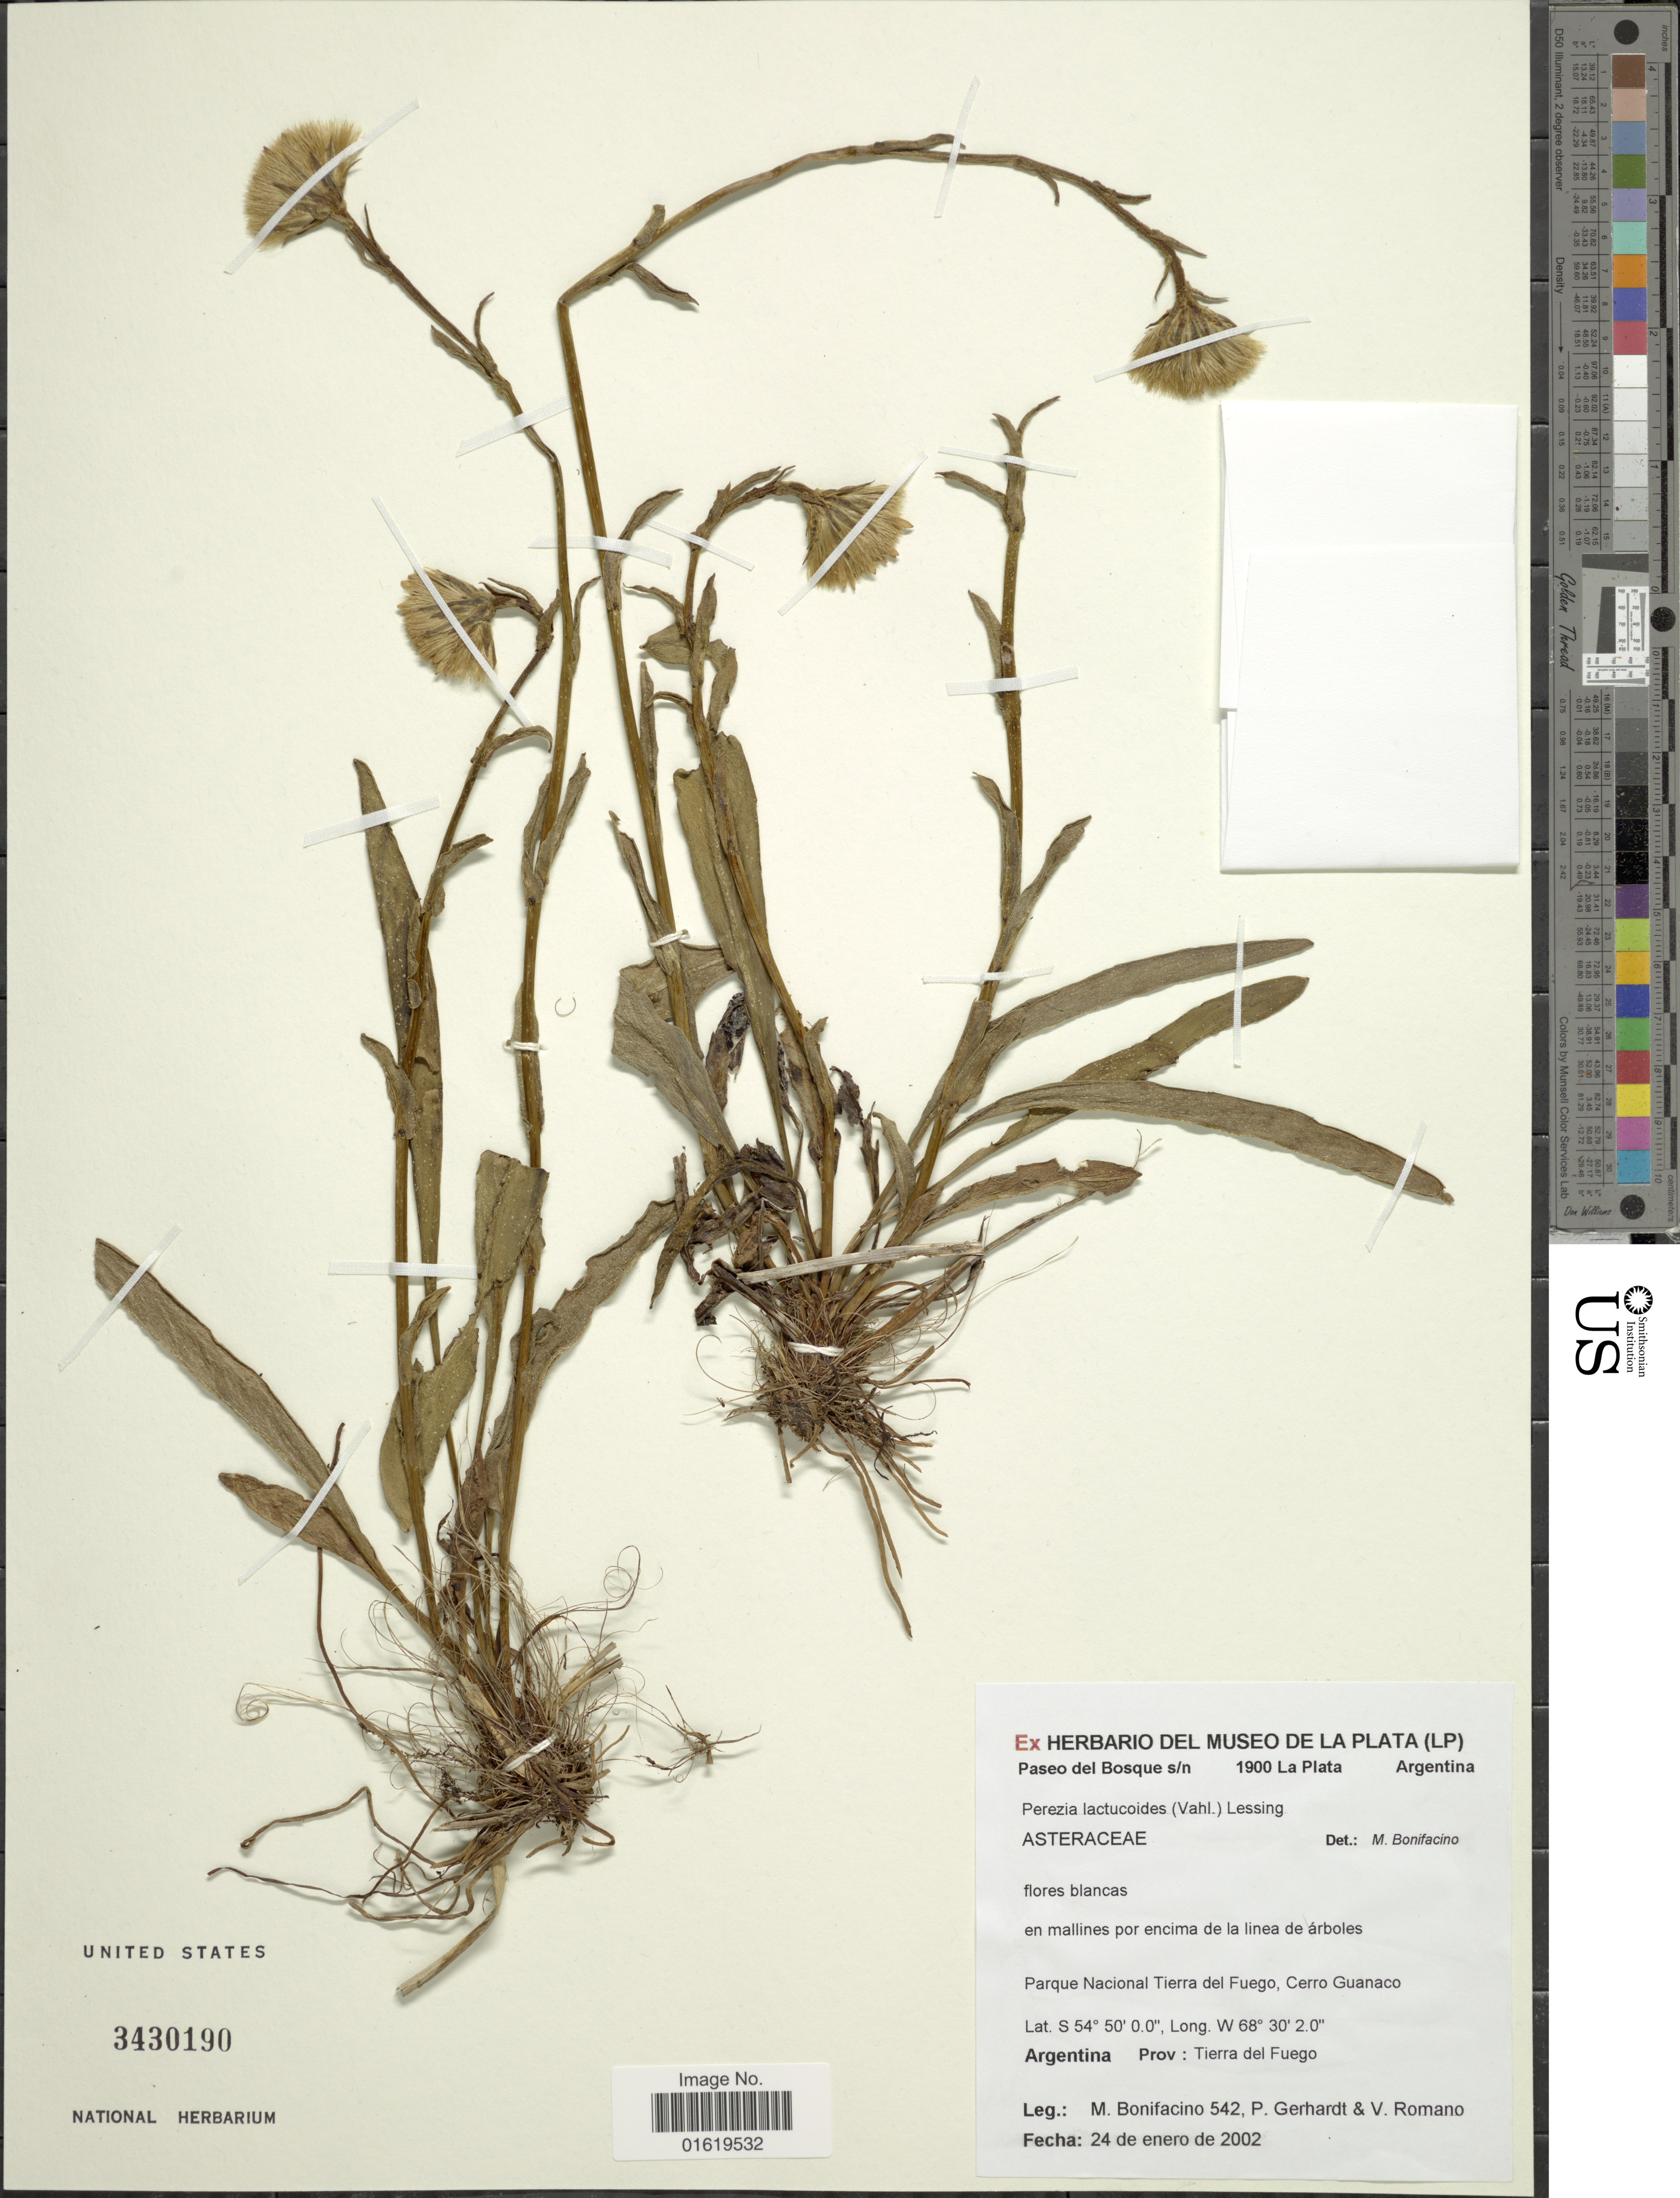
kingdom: Plantae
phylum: Tracheophyta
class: Magnoliopsida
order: Asterales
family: Asteraceae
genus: Perezia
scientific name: Perezia lactucoides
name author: (Vahl) Less.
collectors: M. Bonifacino, P. Gerhardt & V. Romano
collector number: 0542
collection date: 2002-01-24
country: Argentina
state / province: Tierra del Fuego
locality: Parque Nacional Tierra del Fuego, Cerro Guanaco.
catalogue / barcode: US 3430190